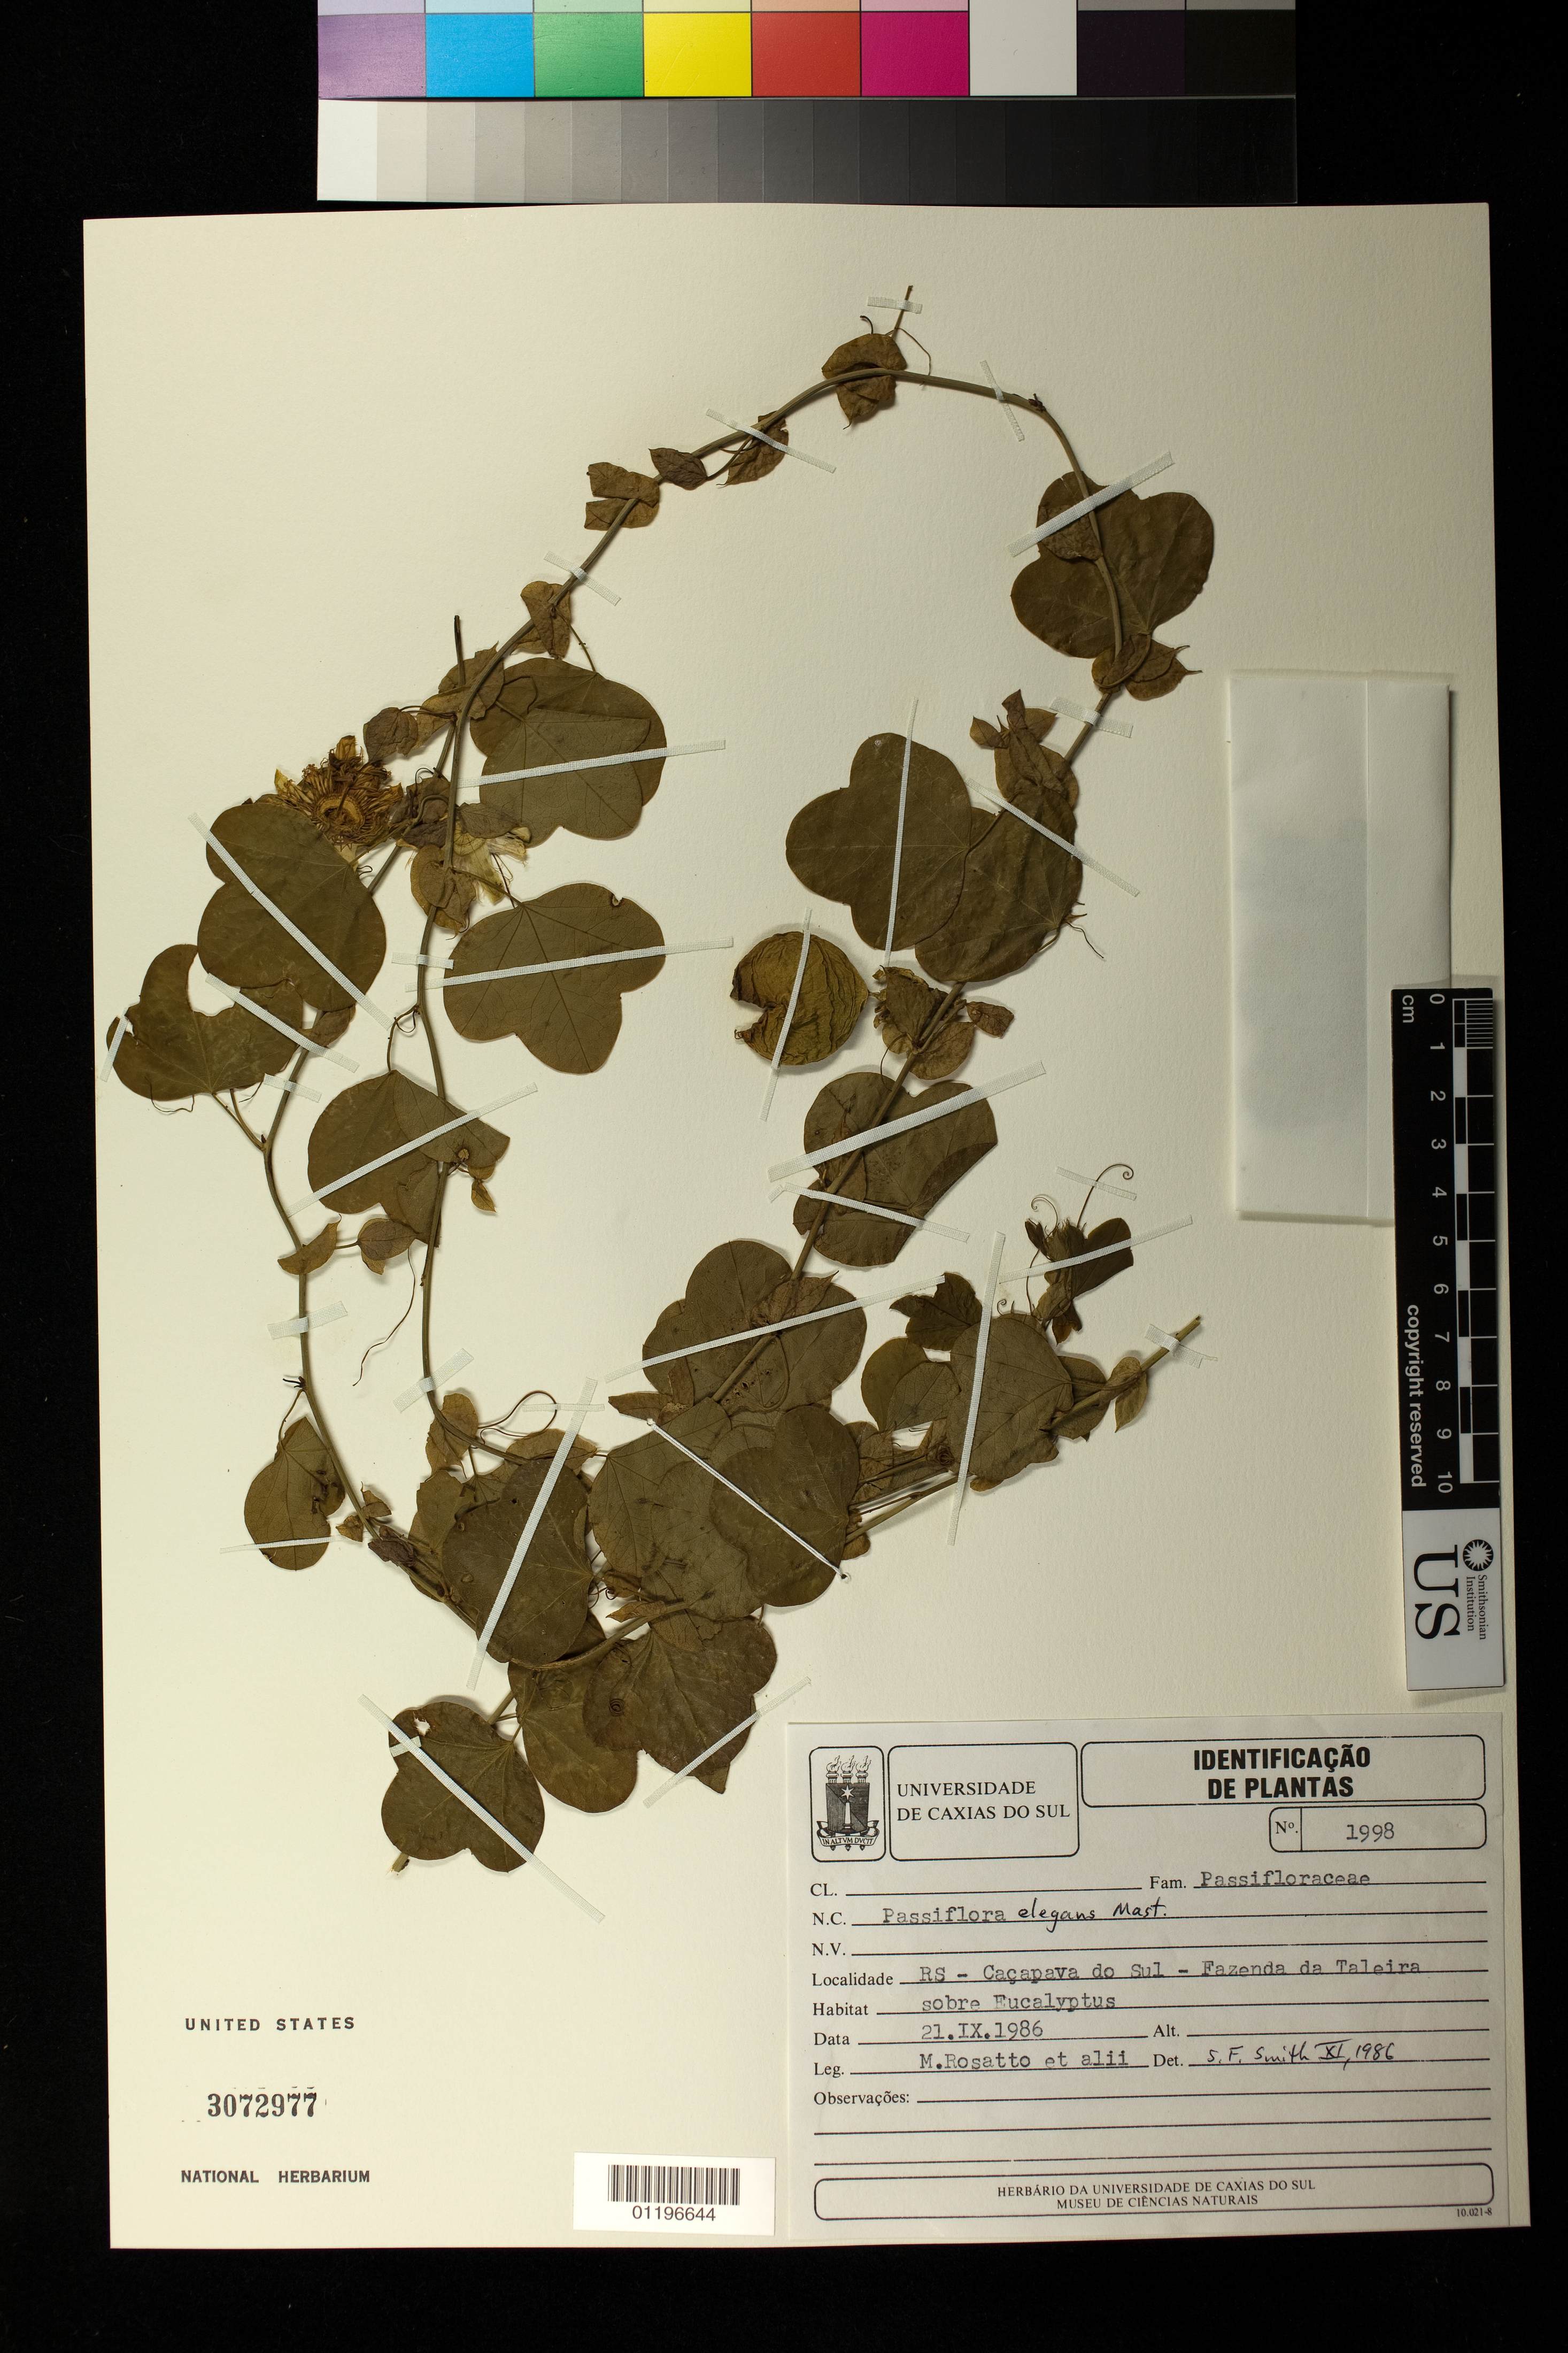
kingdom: Plantae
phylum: Tracheophyta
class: Magnoliopsida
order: Malpighiales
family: Passifloraceae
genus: Passiflora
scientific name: Passiflora elegans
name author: Mast.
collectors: M. Rossato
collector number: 1998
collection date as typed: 21 Sep 1986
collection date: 1986-09-21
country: Brazil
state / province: Rio Grande do Sul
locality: RS - Cacapava do Sul, Fazenda de Taleira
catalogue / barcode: US 3072977